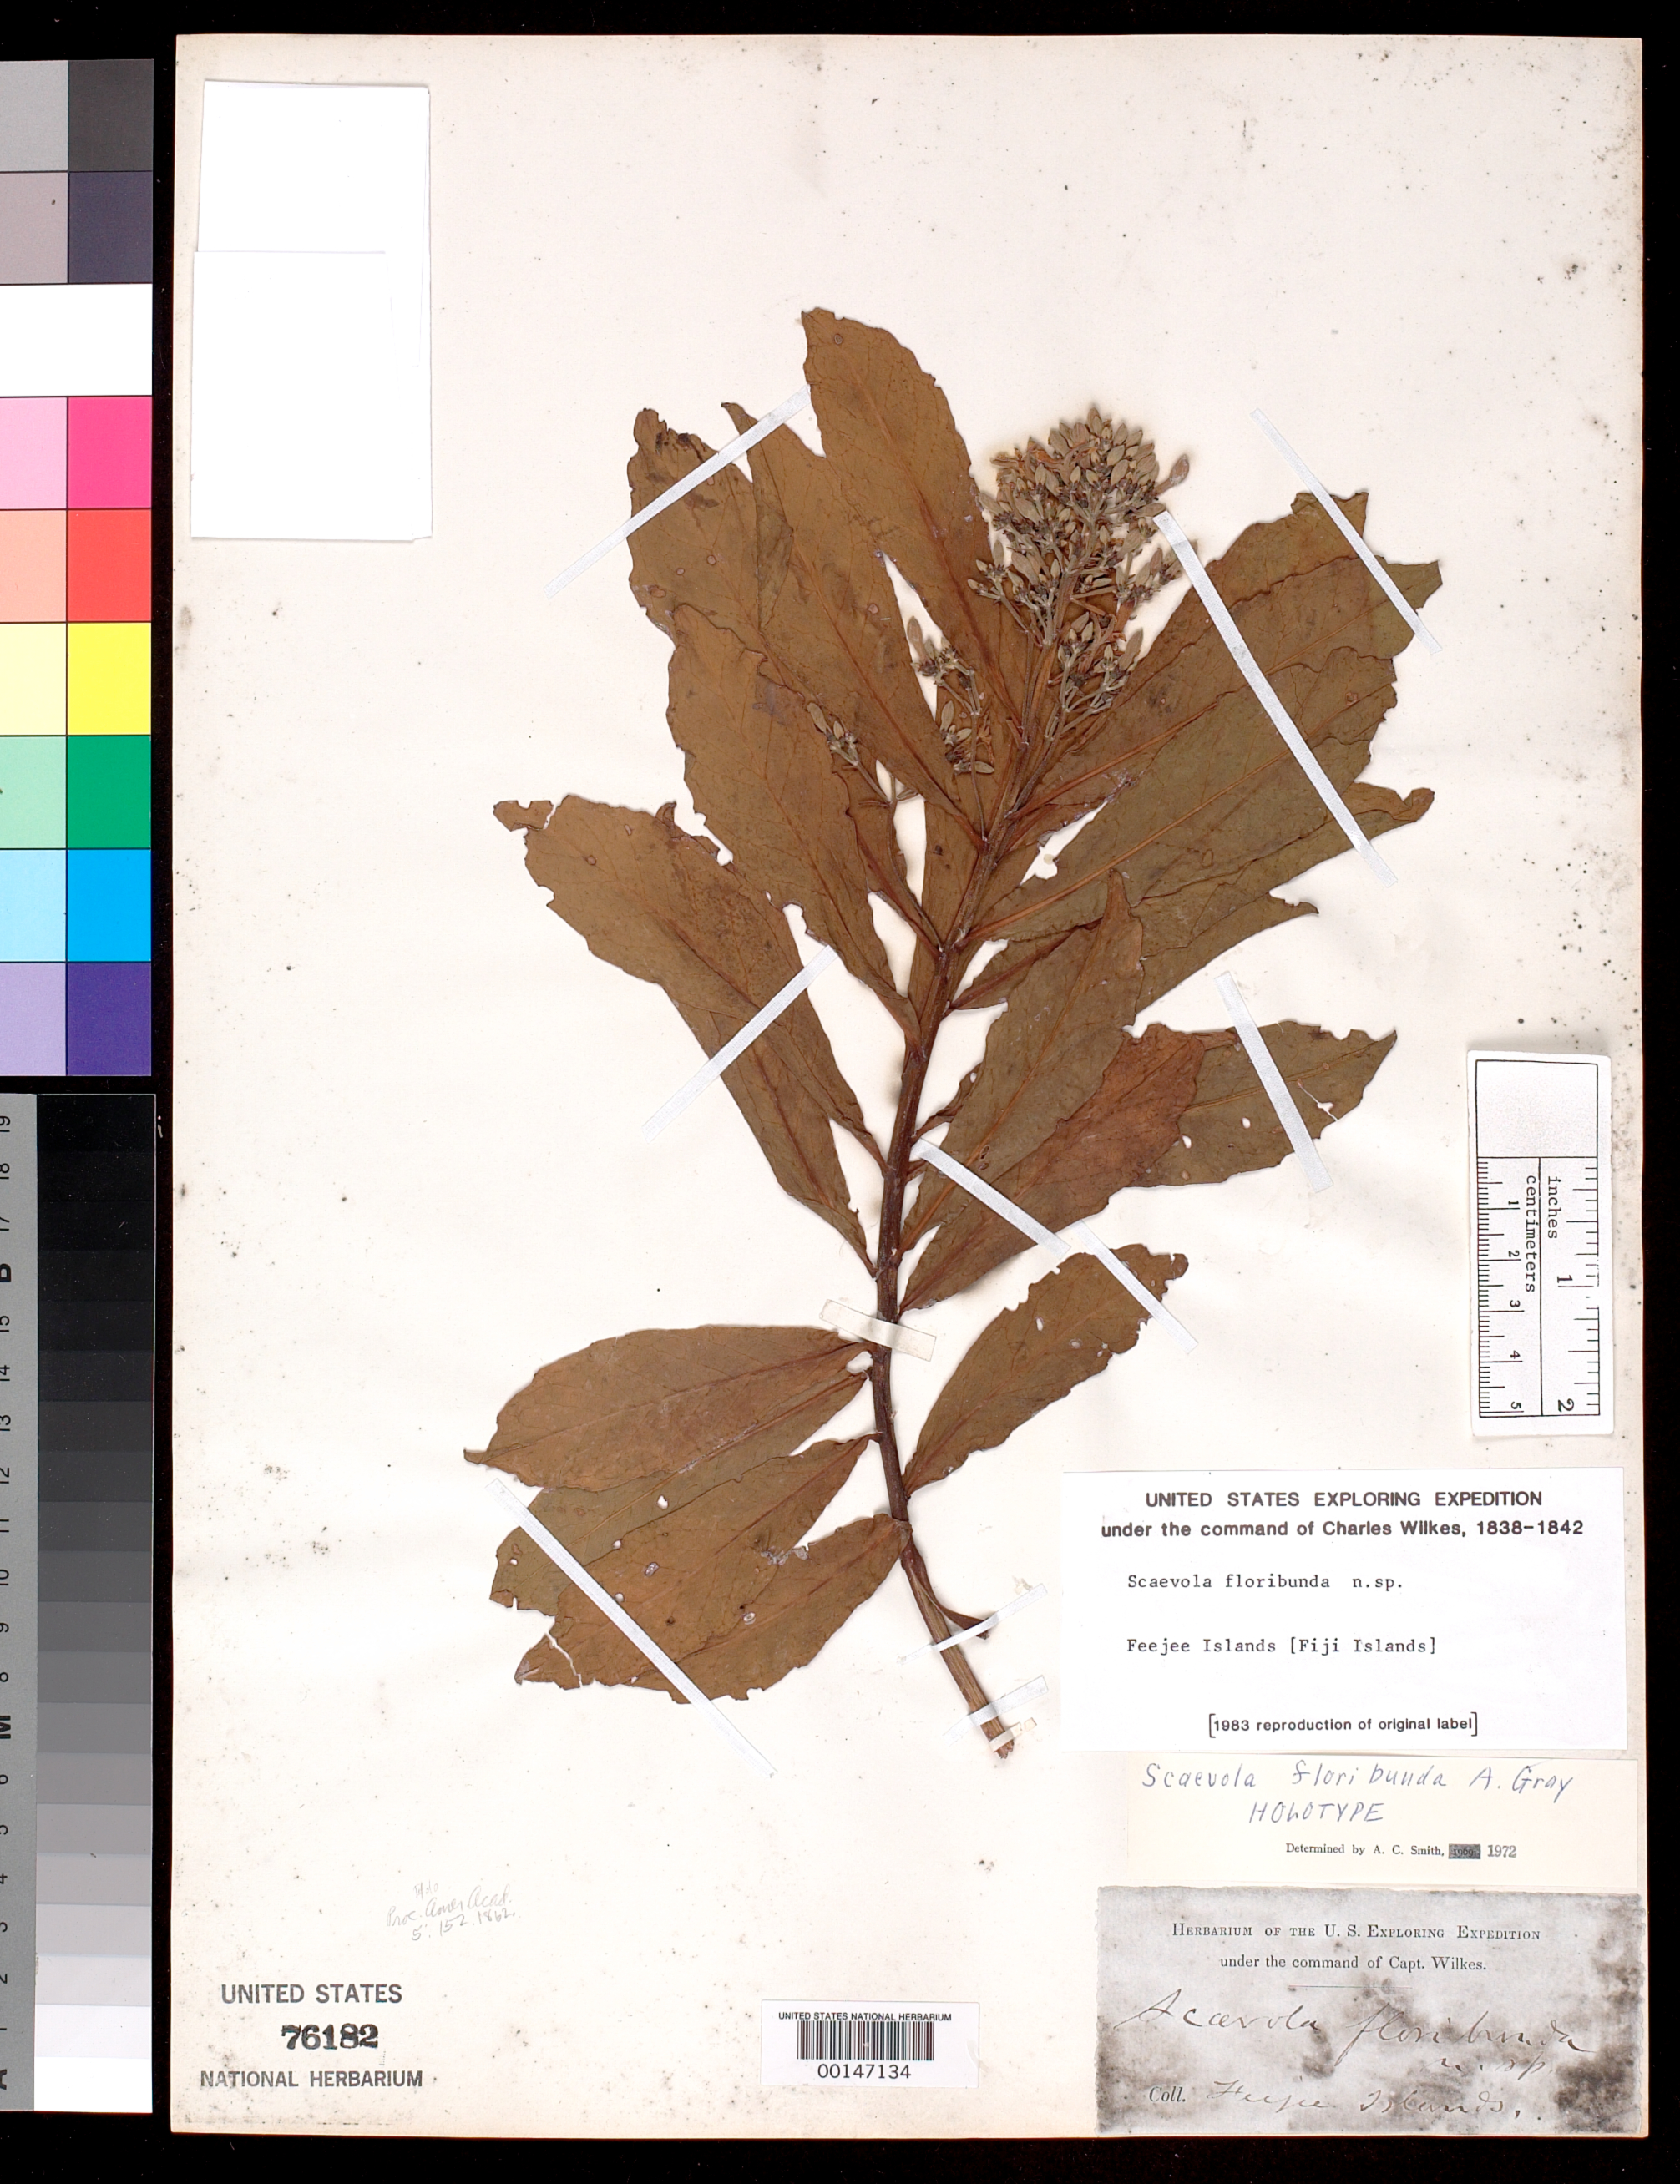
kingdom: Plantae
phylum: Tracheophyta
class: Magnoliopsida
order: Asterales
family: Goodeniaceae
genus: Scaevola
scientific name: Scaevola floribunda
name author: A. Gray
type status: Holotype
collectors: Wilkes Explor. Exped.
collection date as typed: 1838 to -- --- 1842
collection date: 1838/1842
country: Fiji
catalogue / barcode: US 76182